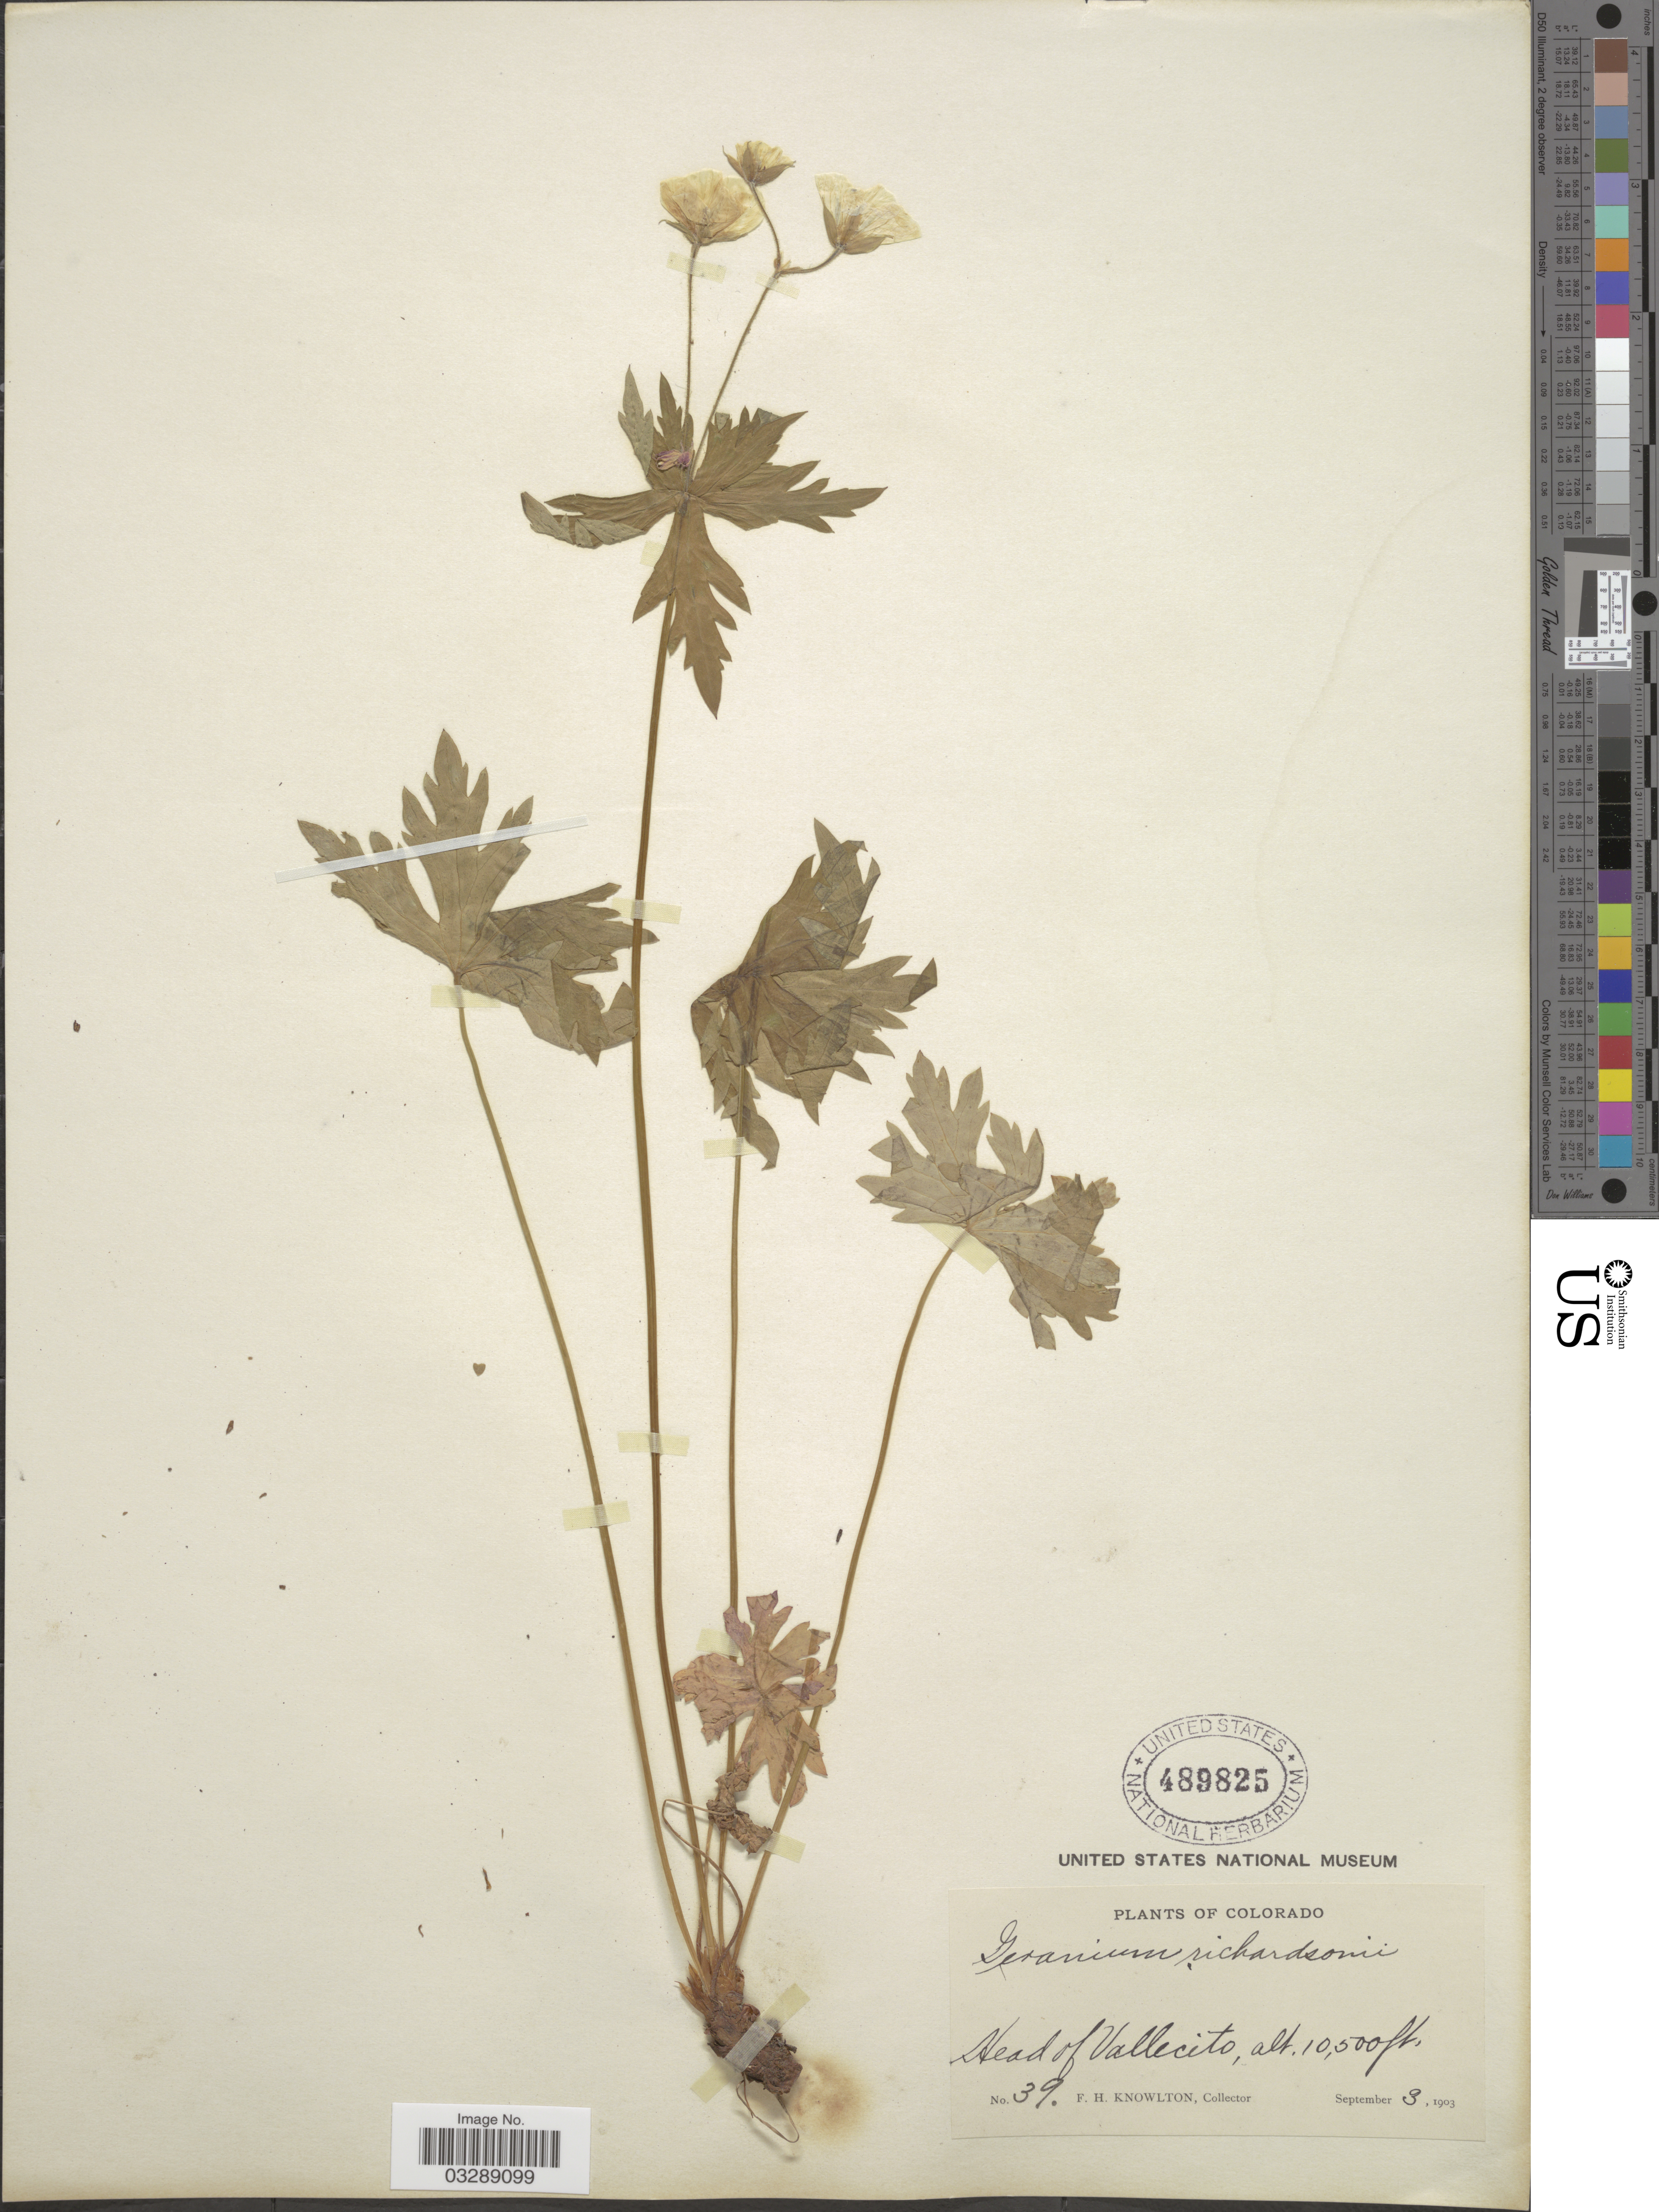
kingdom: Plantae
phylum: Tracheophyta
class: Magnoliopsida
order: Geraniales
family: Geraniaceae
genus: Geranium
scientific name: Geranium richardsonii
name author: Fisch. & Trautv.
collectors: F. H. Knowlton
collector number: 39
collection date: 1903-09-03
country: United States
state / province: Colorado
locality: Head of Vallecito.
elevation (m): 3200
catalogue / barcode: US 489825